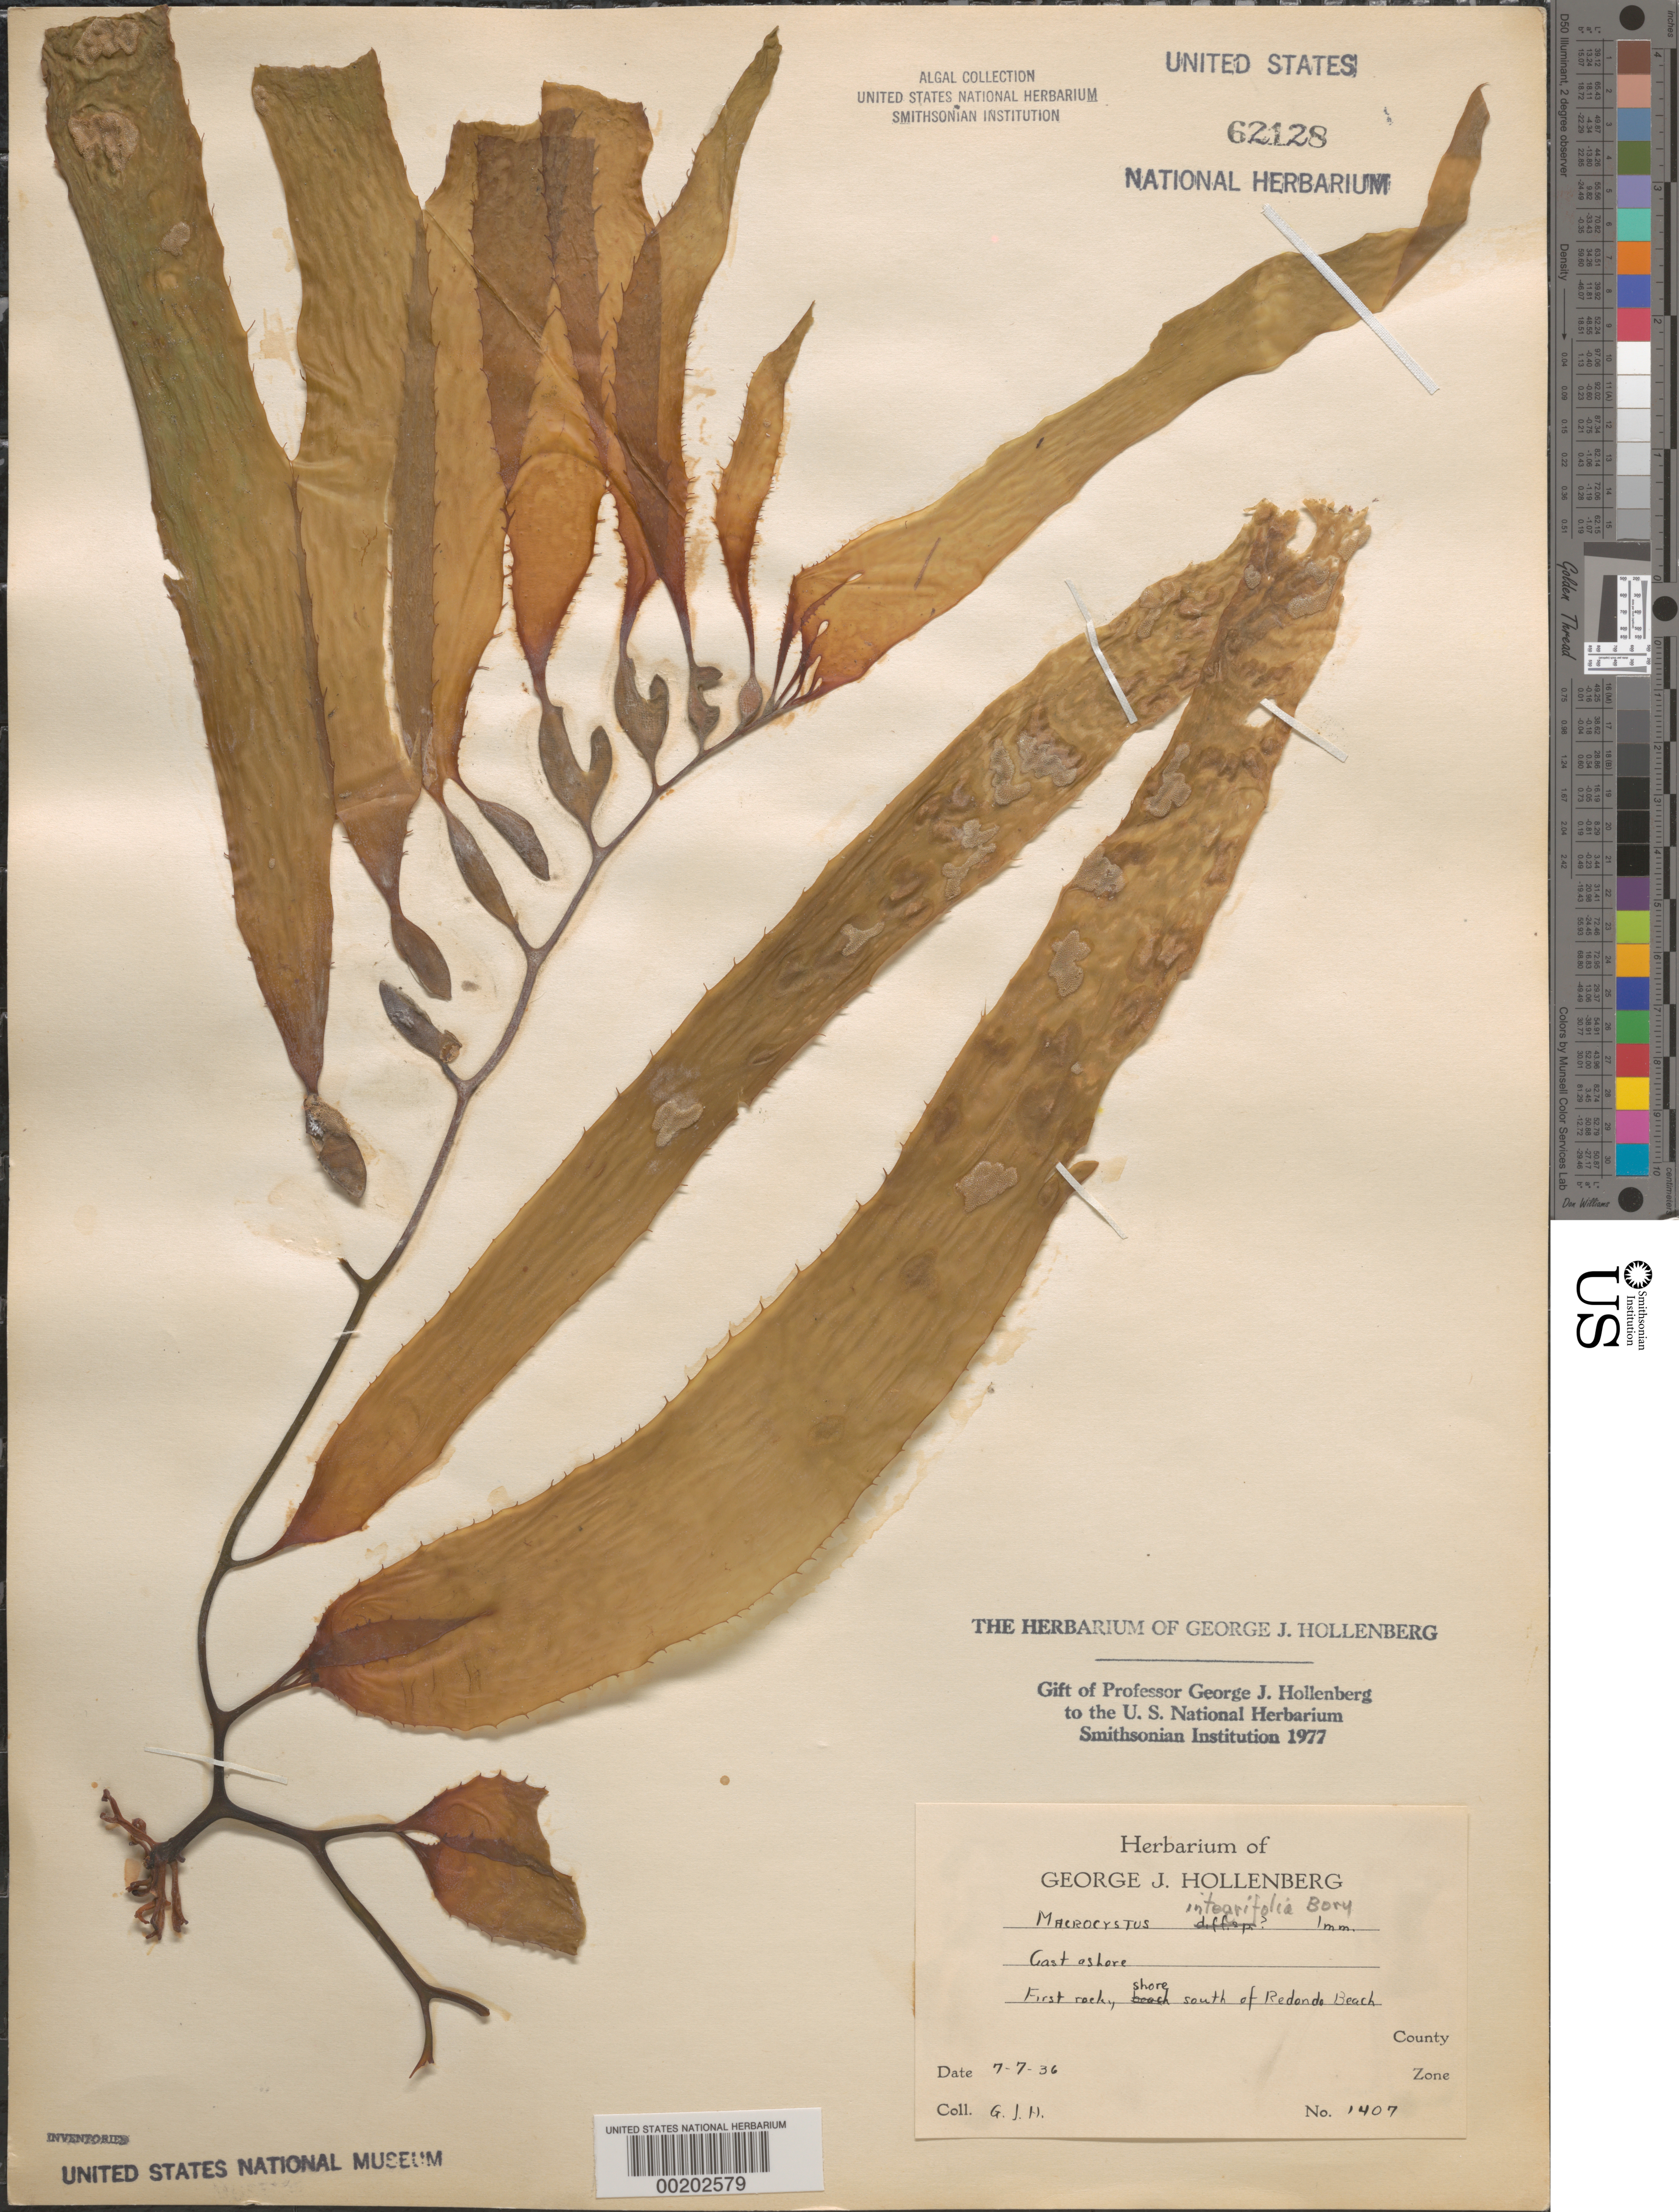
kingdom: Chromista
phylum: Ochrophyta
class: Phaeophyceae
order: Laminariales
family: Laminariaceae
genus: Macrocystis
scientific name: Macrocystis pyrifera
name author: (L.) C. Agardh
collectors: G. Hollenberg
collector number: GJH 1407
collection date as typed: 07 Jul 1936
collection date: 1936-07-07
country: United States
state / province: California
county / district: Los Angeles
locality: Rocky shore south of Redondo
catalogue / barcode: US 62128